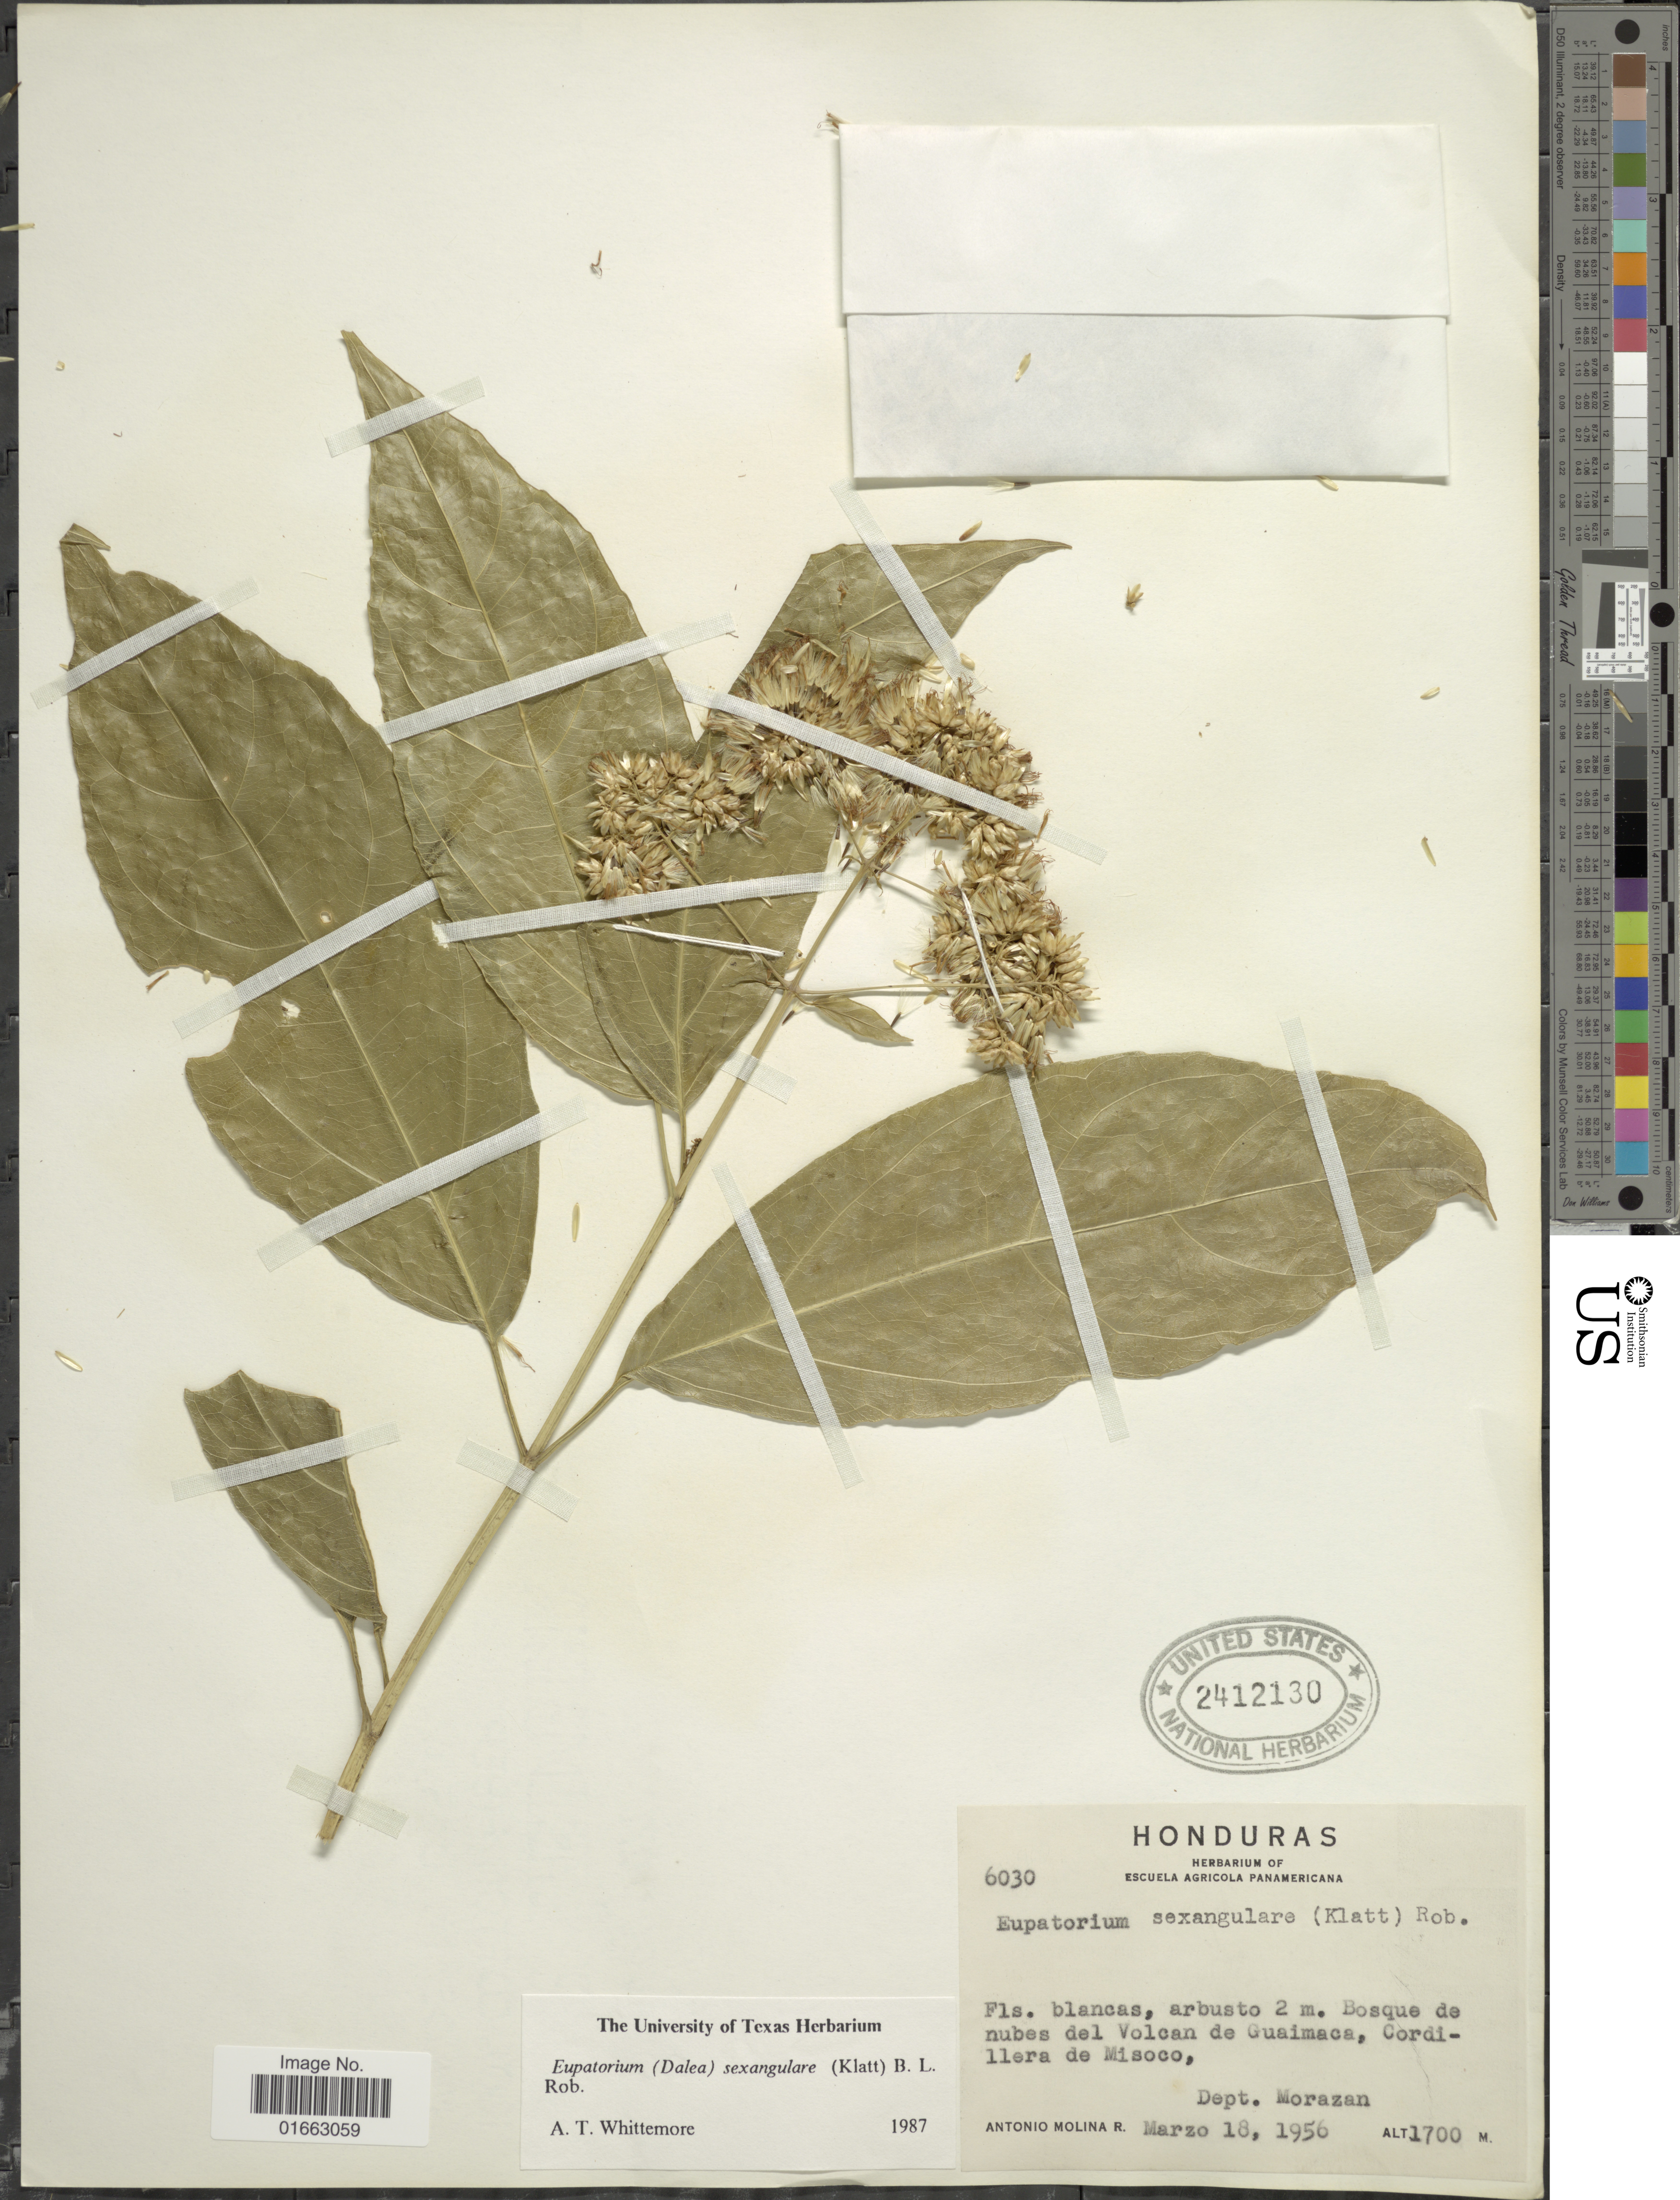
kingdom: Plantae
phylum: Tracheophyta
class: Magnoliopsida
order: Asterales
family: Asteraceae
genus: Critonia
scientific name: Critonia sexangularis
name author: (Klatt) R.M. King & H. Rob.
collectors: A. Molina R.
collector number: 6030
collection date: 1956-03-18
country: Honduras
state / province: Fco. Morazán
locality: Bosque de nubes del Volcan de Guaimaca, Cordillera de Misoco, Dept. Morazan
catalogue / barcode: US 2412130